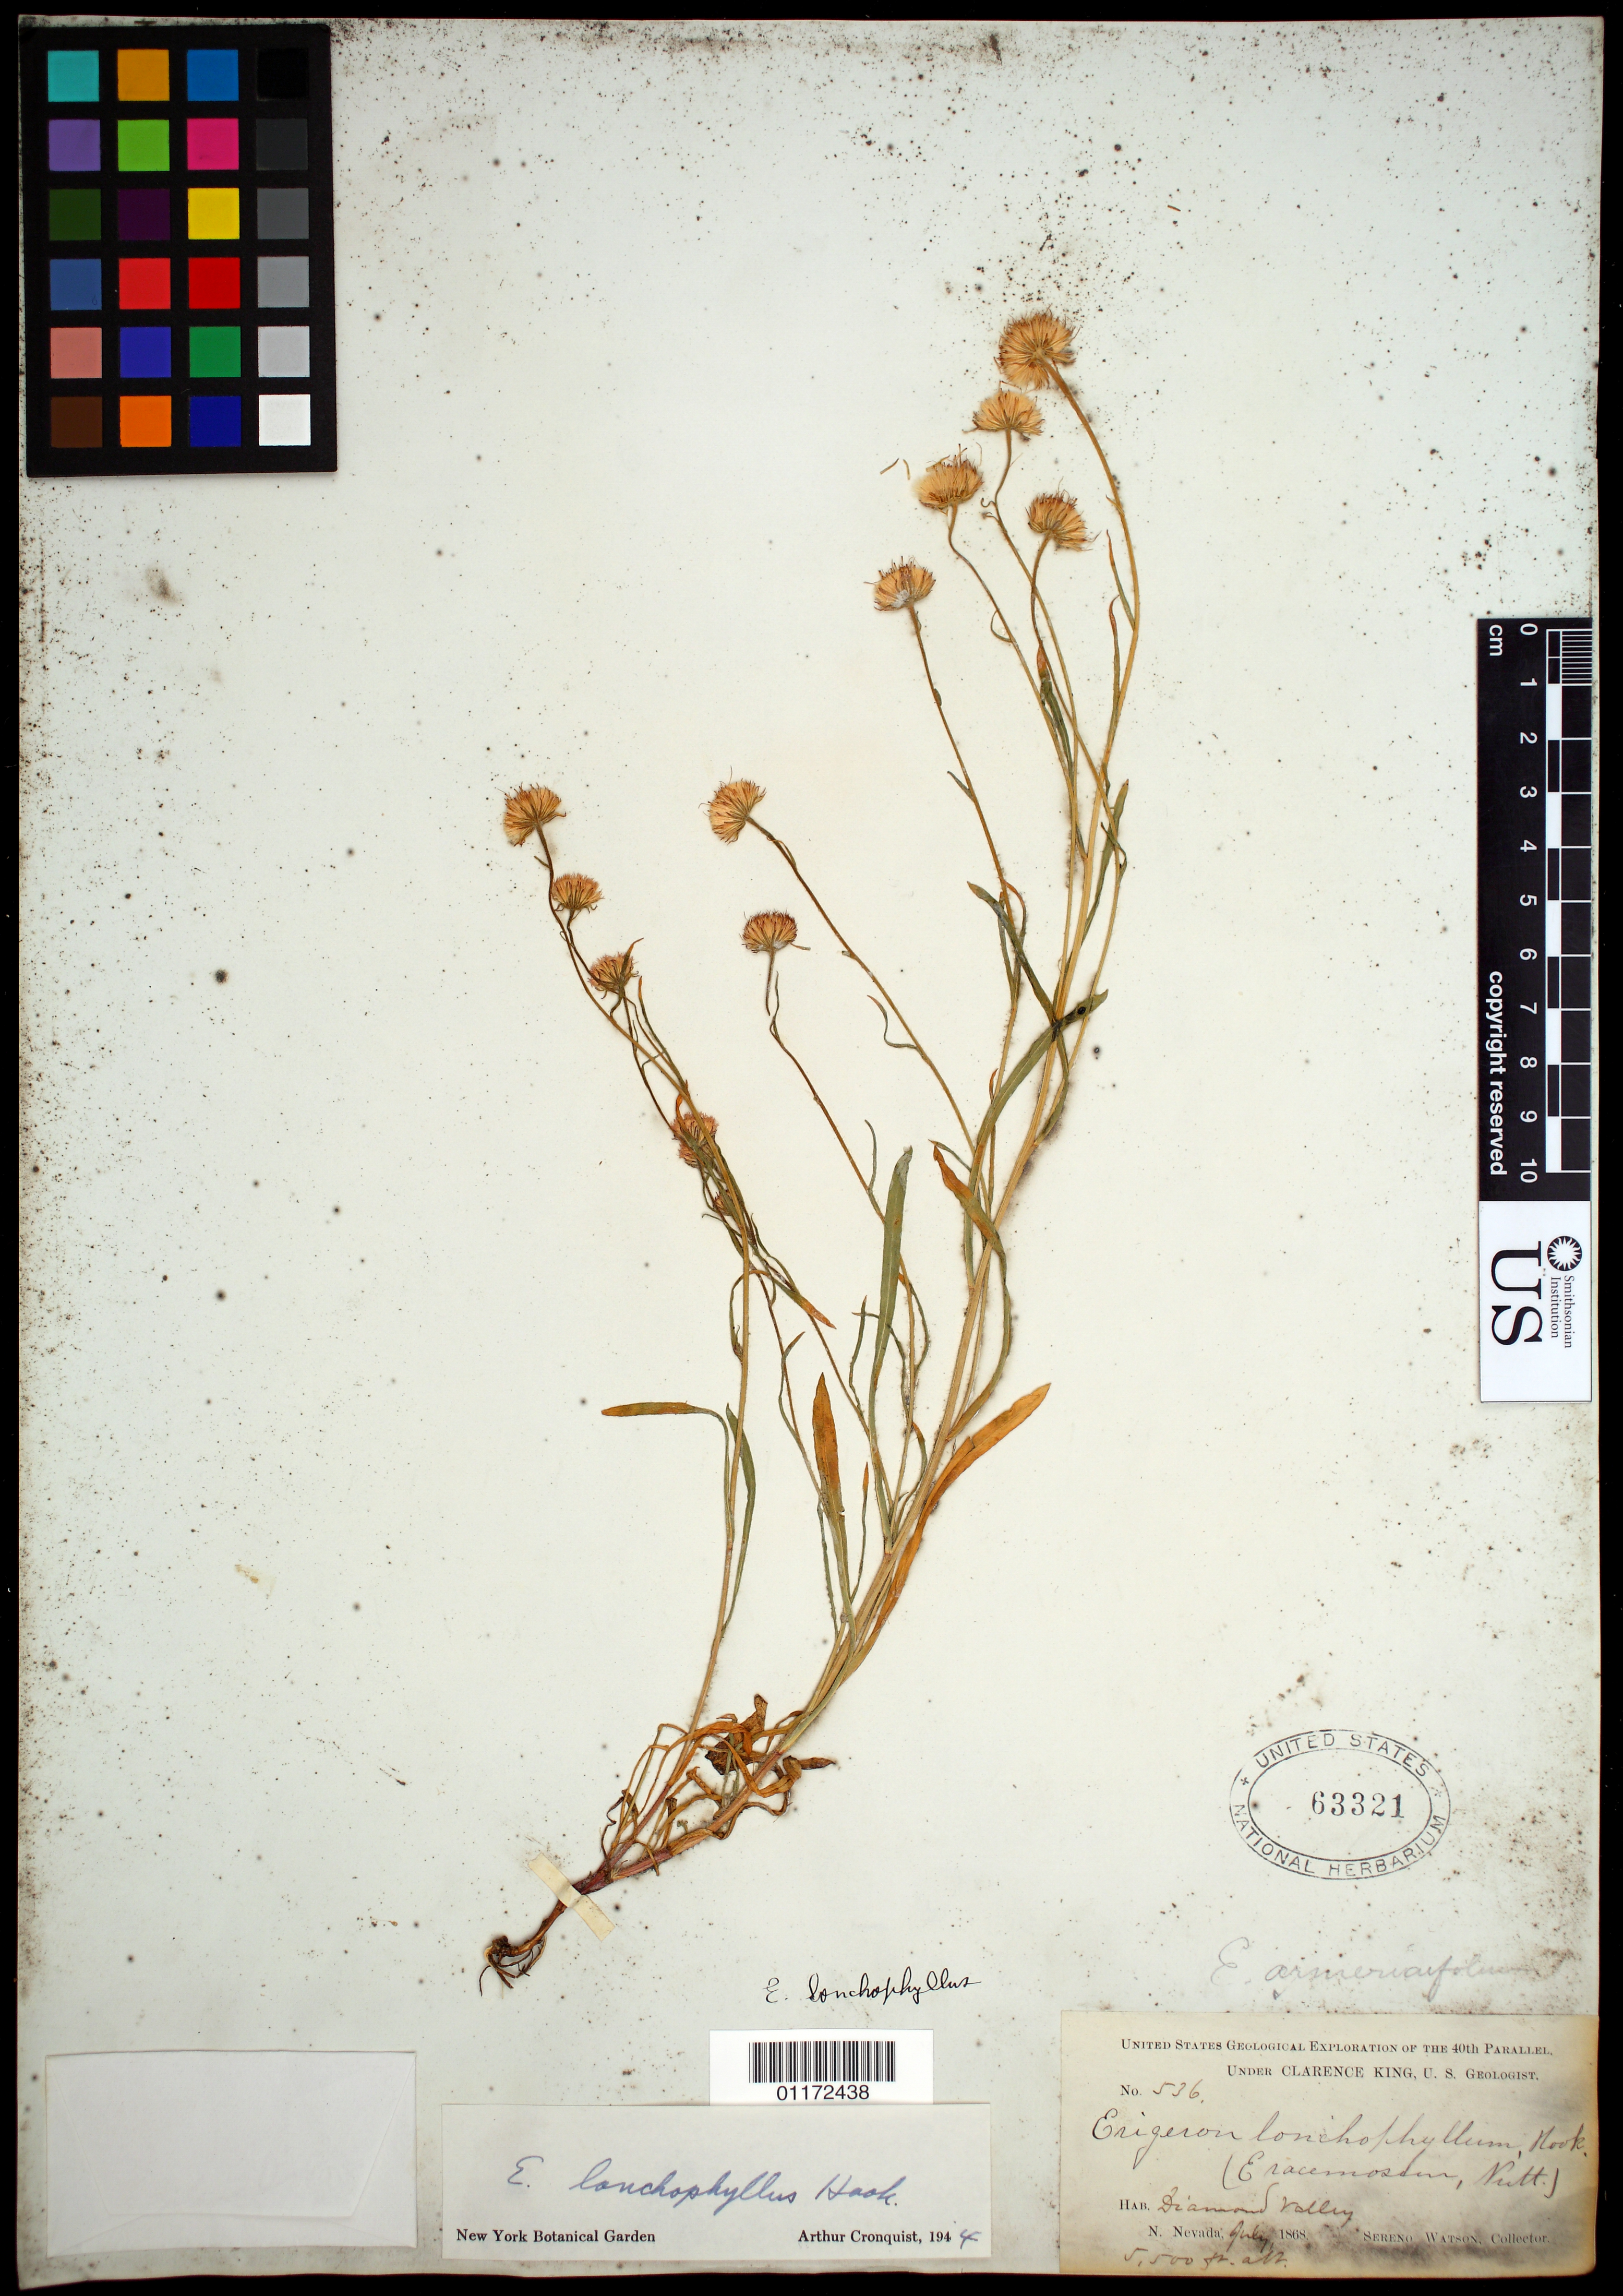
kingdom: Plantae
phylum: Tracheophyta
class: Magnoliopsida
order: Asterales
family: Asteraceae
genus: Erigeron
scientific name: Erigeron lonchophyllus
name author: Hook.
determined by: Cronquist, A. J.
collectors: S. Watson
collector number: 536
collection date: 1868-07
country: United States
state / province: Nevada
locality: Diamond Mts.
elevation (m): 1676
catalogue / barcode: US 63321